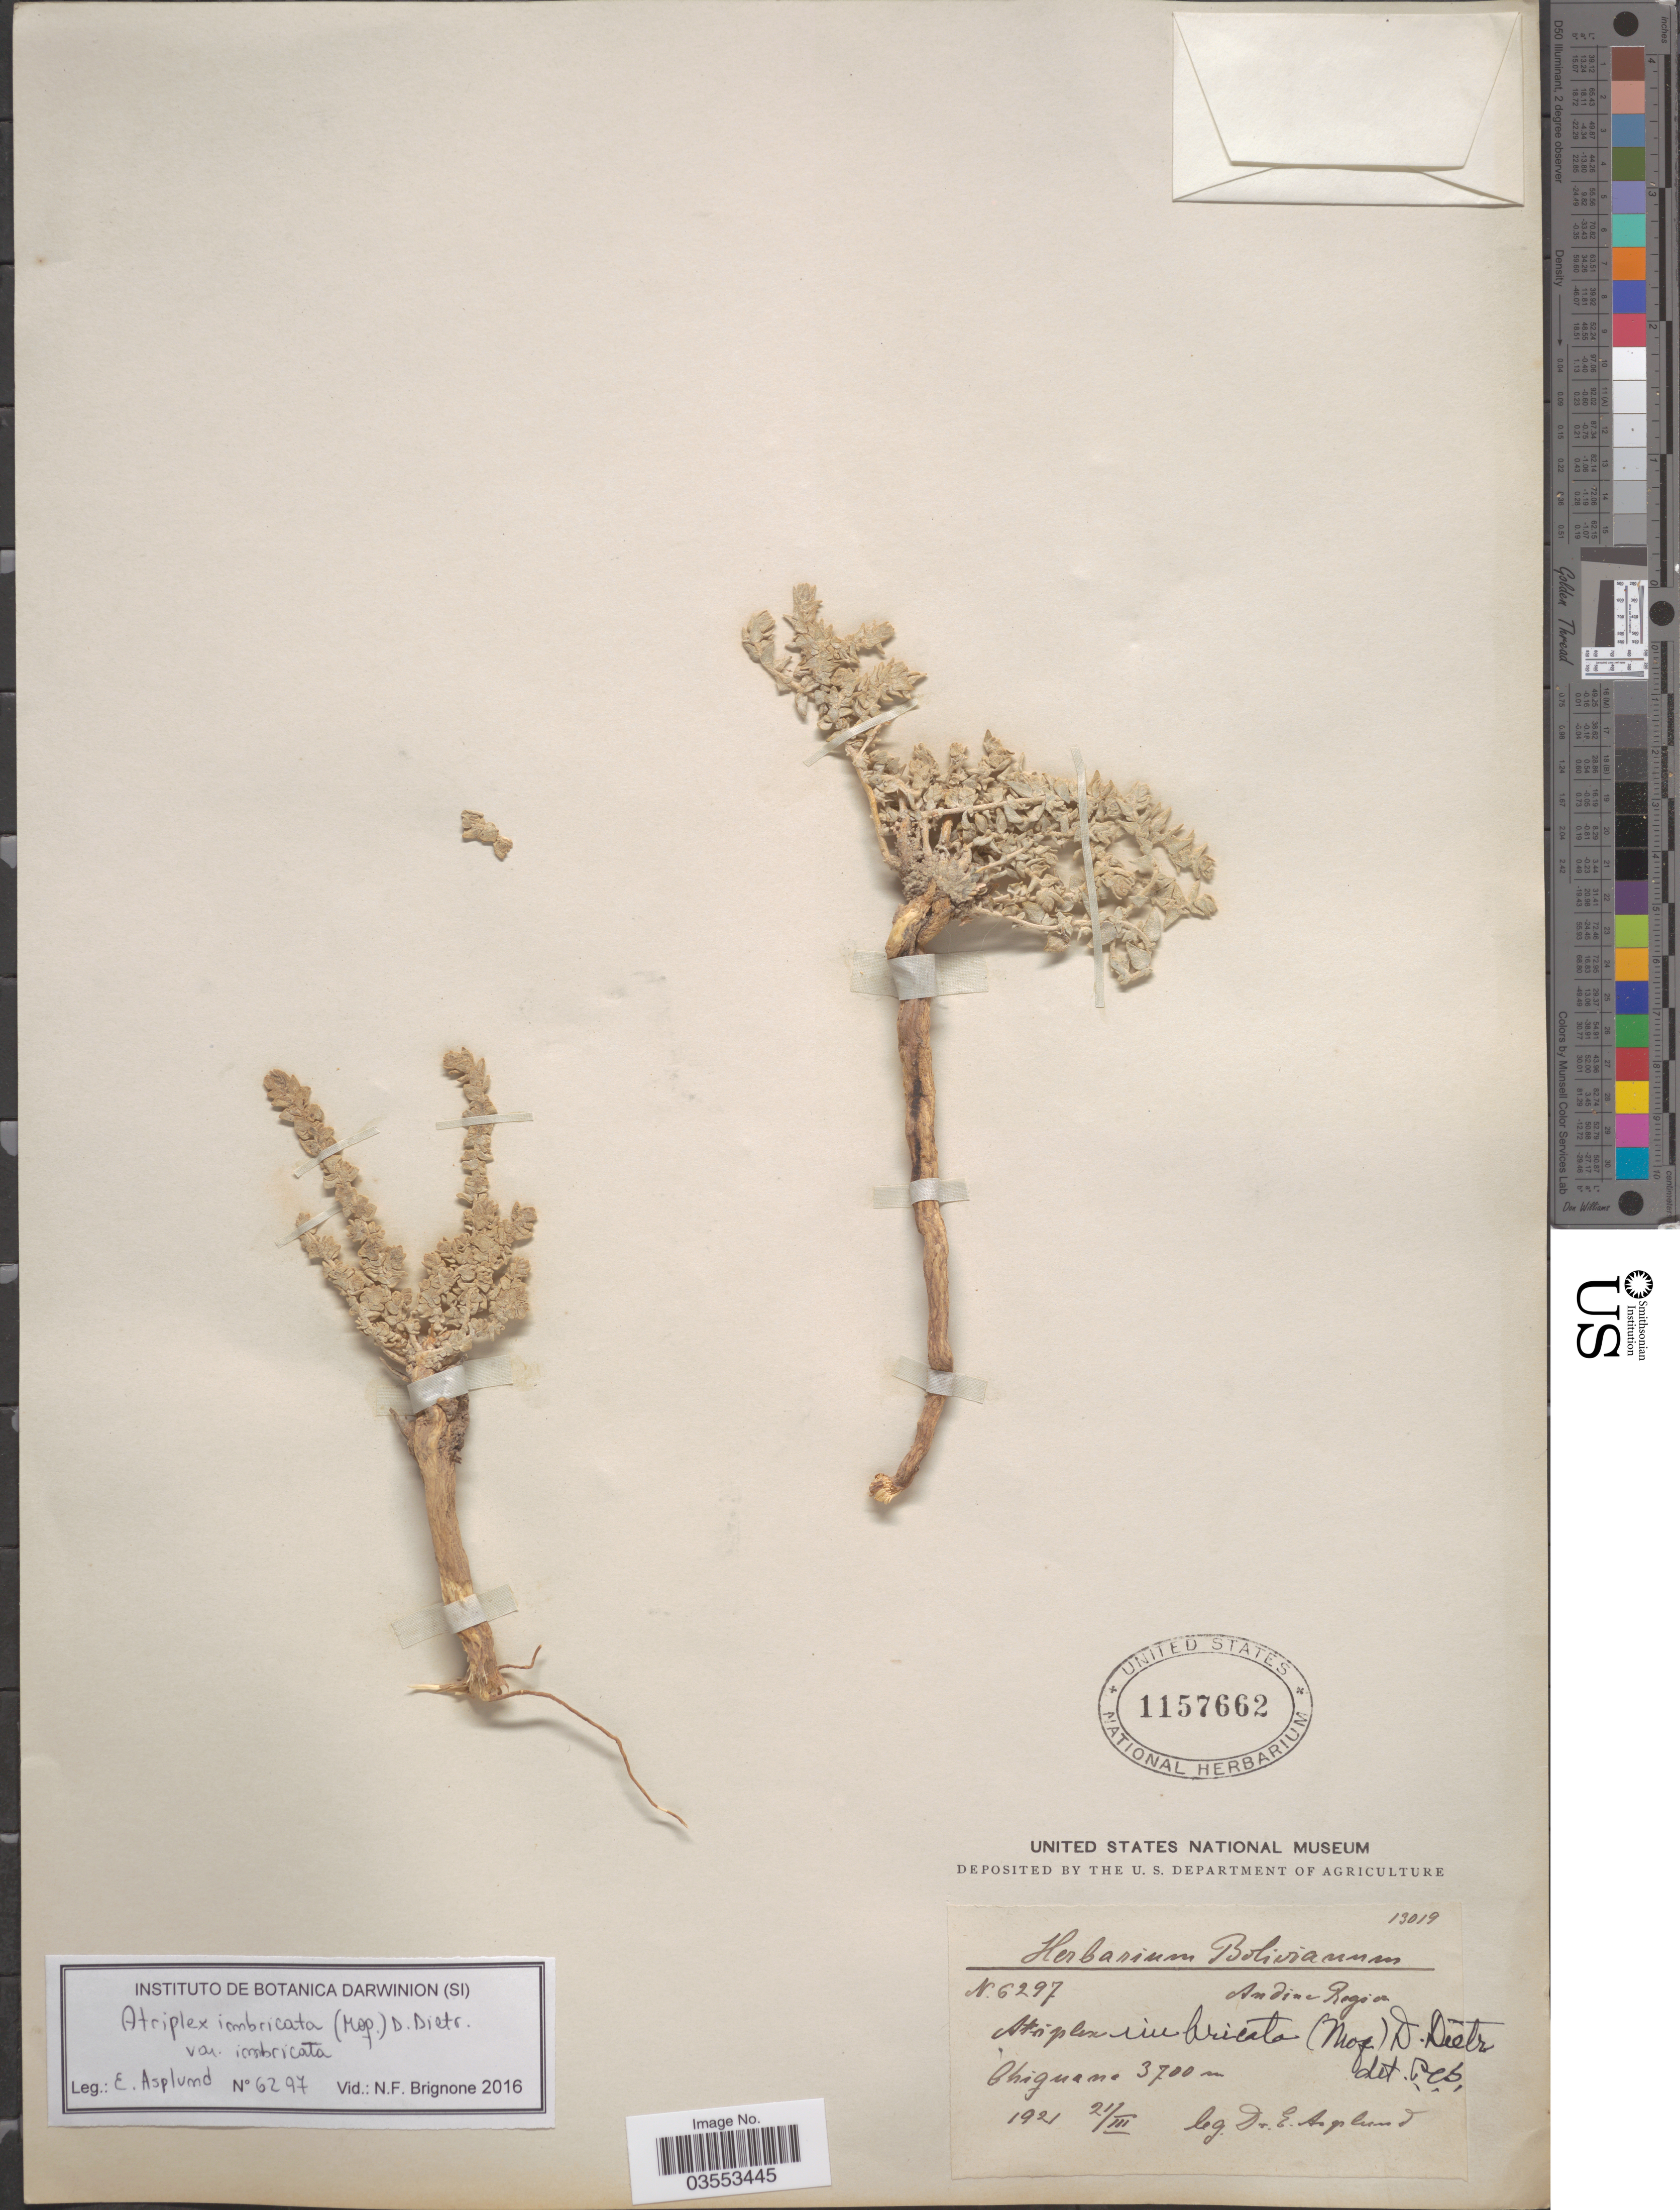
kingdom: Plantae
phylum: Tracheophyta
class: Magnoliopsida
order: Caryophyllales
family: Amaranthaceae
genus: Atriplex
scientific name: Atriplex imbricata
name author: (Moq.) D. Dietr.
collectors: E. Asplund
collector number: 6297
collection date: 1921-03-21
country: Bolivia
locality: Andine Region. Chiguana.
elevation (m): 3700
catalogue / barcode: US 1157662